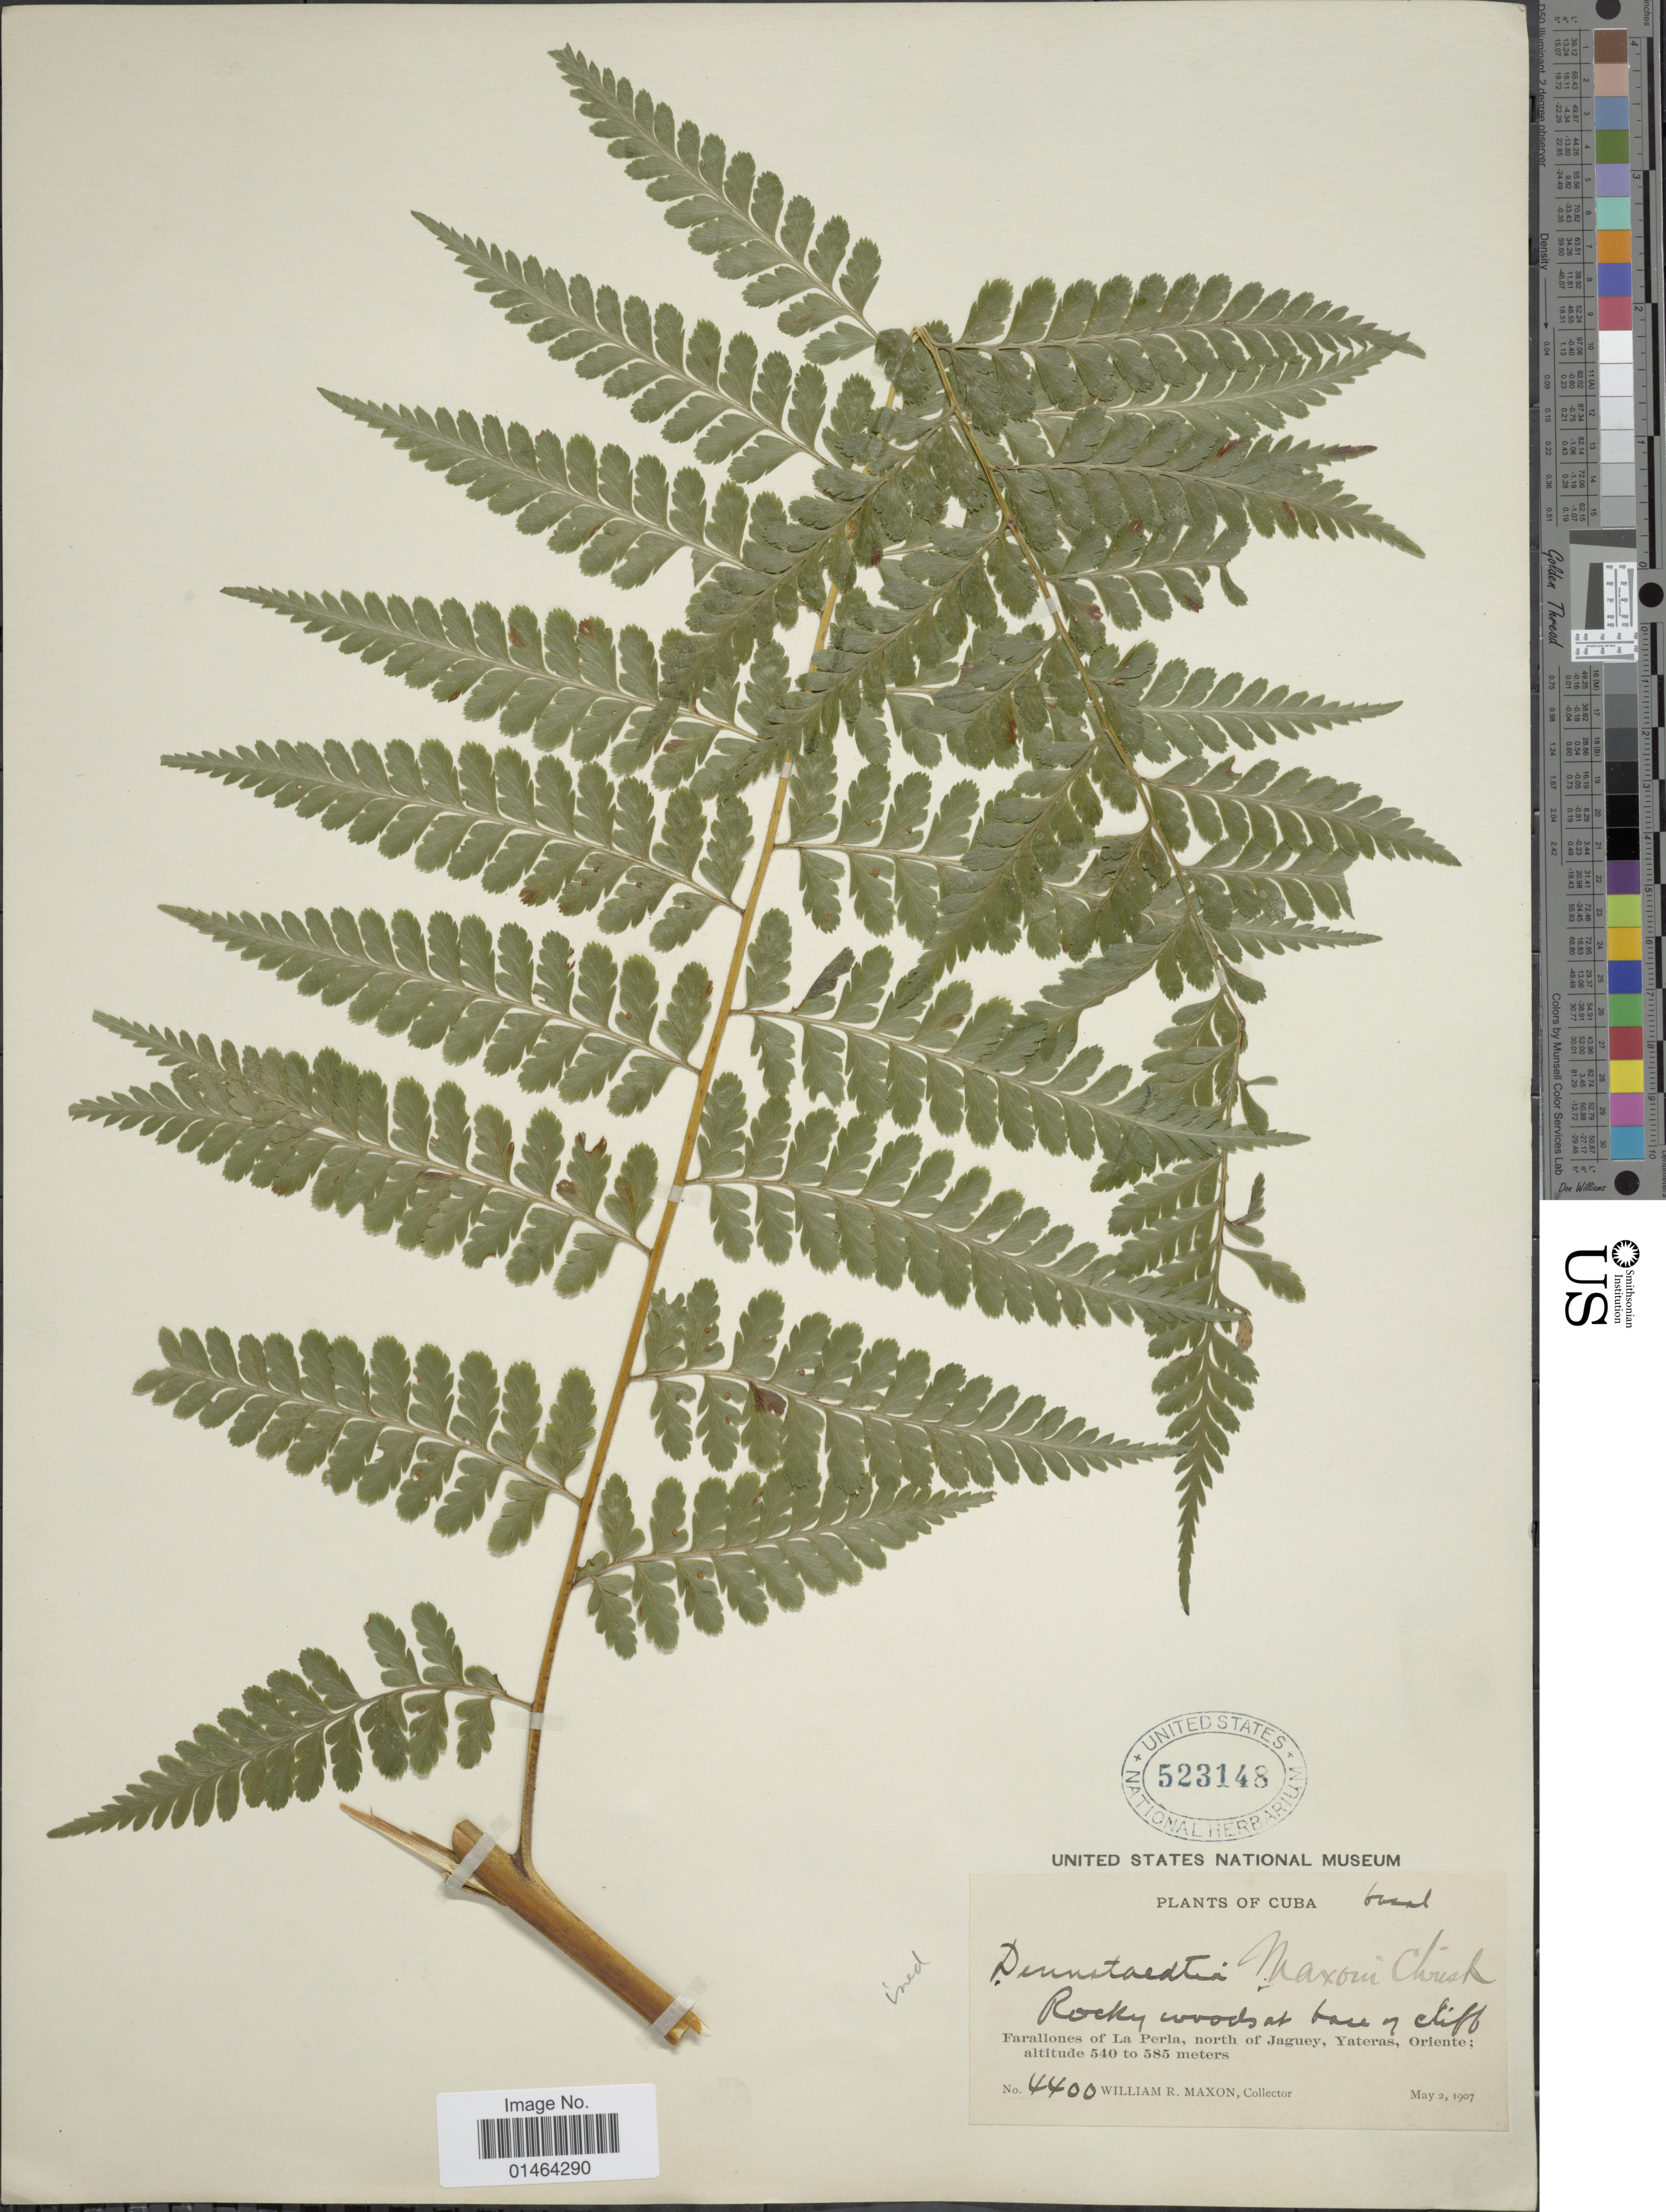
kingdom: Plantae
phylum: Tracheophyta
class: Polypodiopsida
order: Polypodiales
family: Dennstaedtiaceae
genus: Dennstaedtia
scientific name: Dennstaedtia bipinnata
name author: (Cav.) Maxon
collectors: W. R. Maxon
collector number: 4400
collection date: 1907-05-02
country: Cuba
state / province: Oriente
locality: Rocky woods at base of cliff. Farallones of La Perla, north of Jaguey, Yateras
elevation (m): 540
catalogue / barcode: US 523148